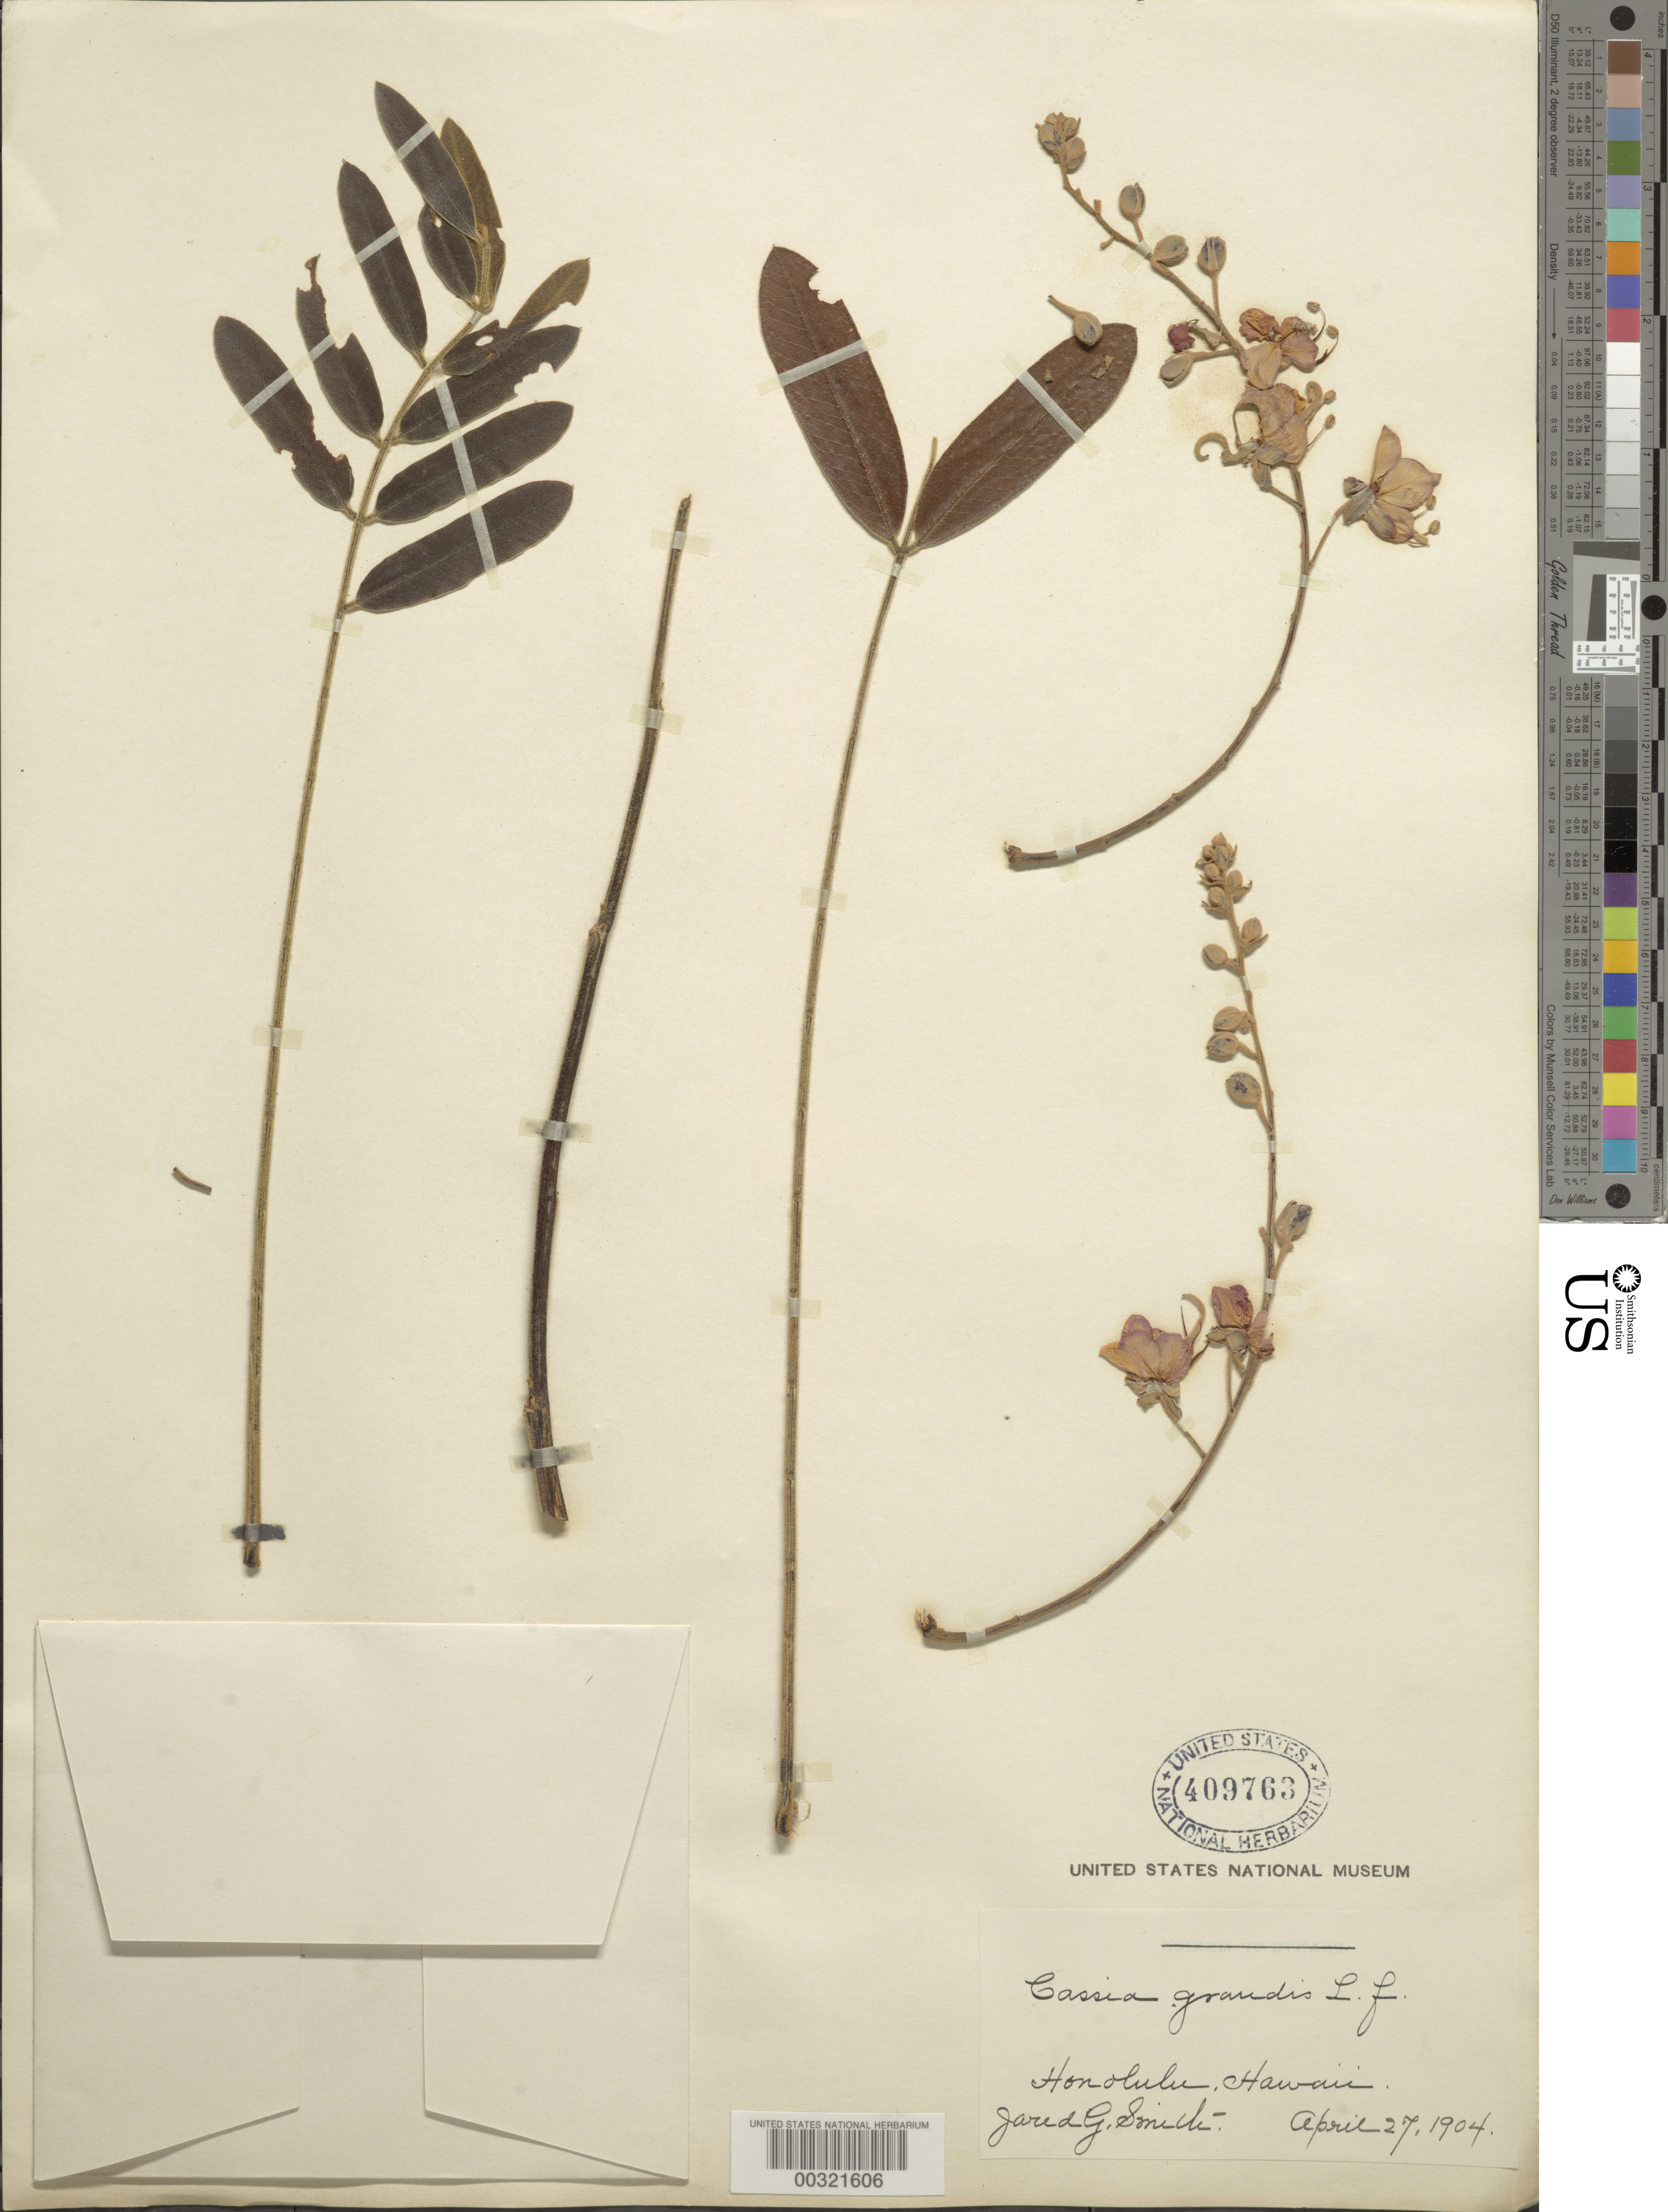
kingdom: Plantae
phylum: Tracheophyta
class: Magnoliopsida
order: Fabales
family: Fabaceae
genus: Cassia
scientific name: Cassia grandis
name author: L. f.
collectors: J. G. Smith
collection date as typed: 27 Apr 1904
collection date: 1904-04-27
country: United States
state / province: Hawaii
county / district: Honolulu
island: Oahu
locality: Honolulu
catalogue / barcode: US 409763